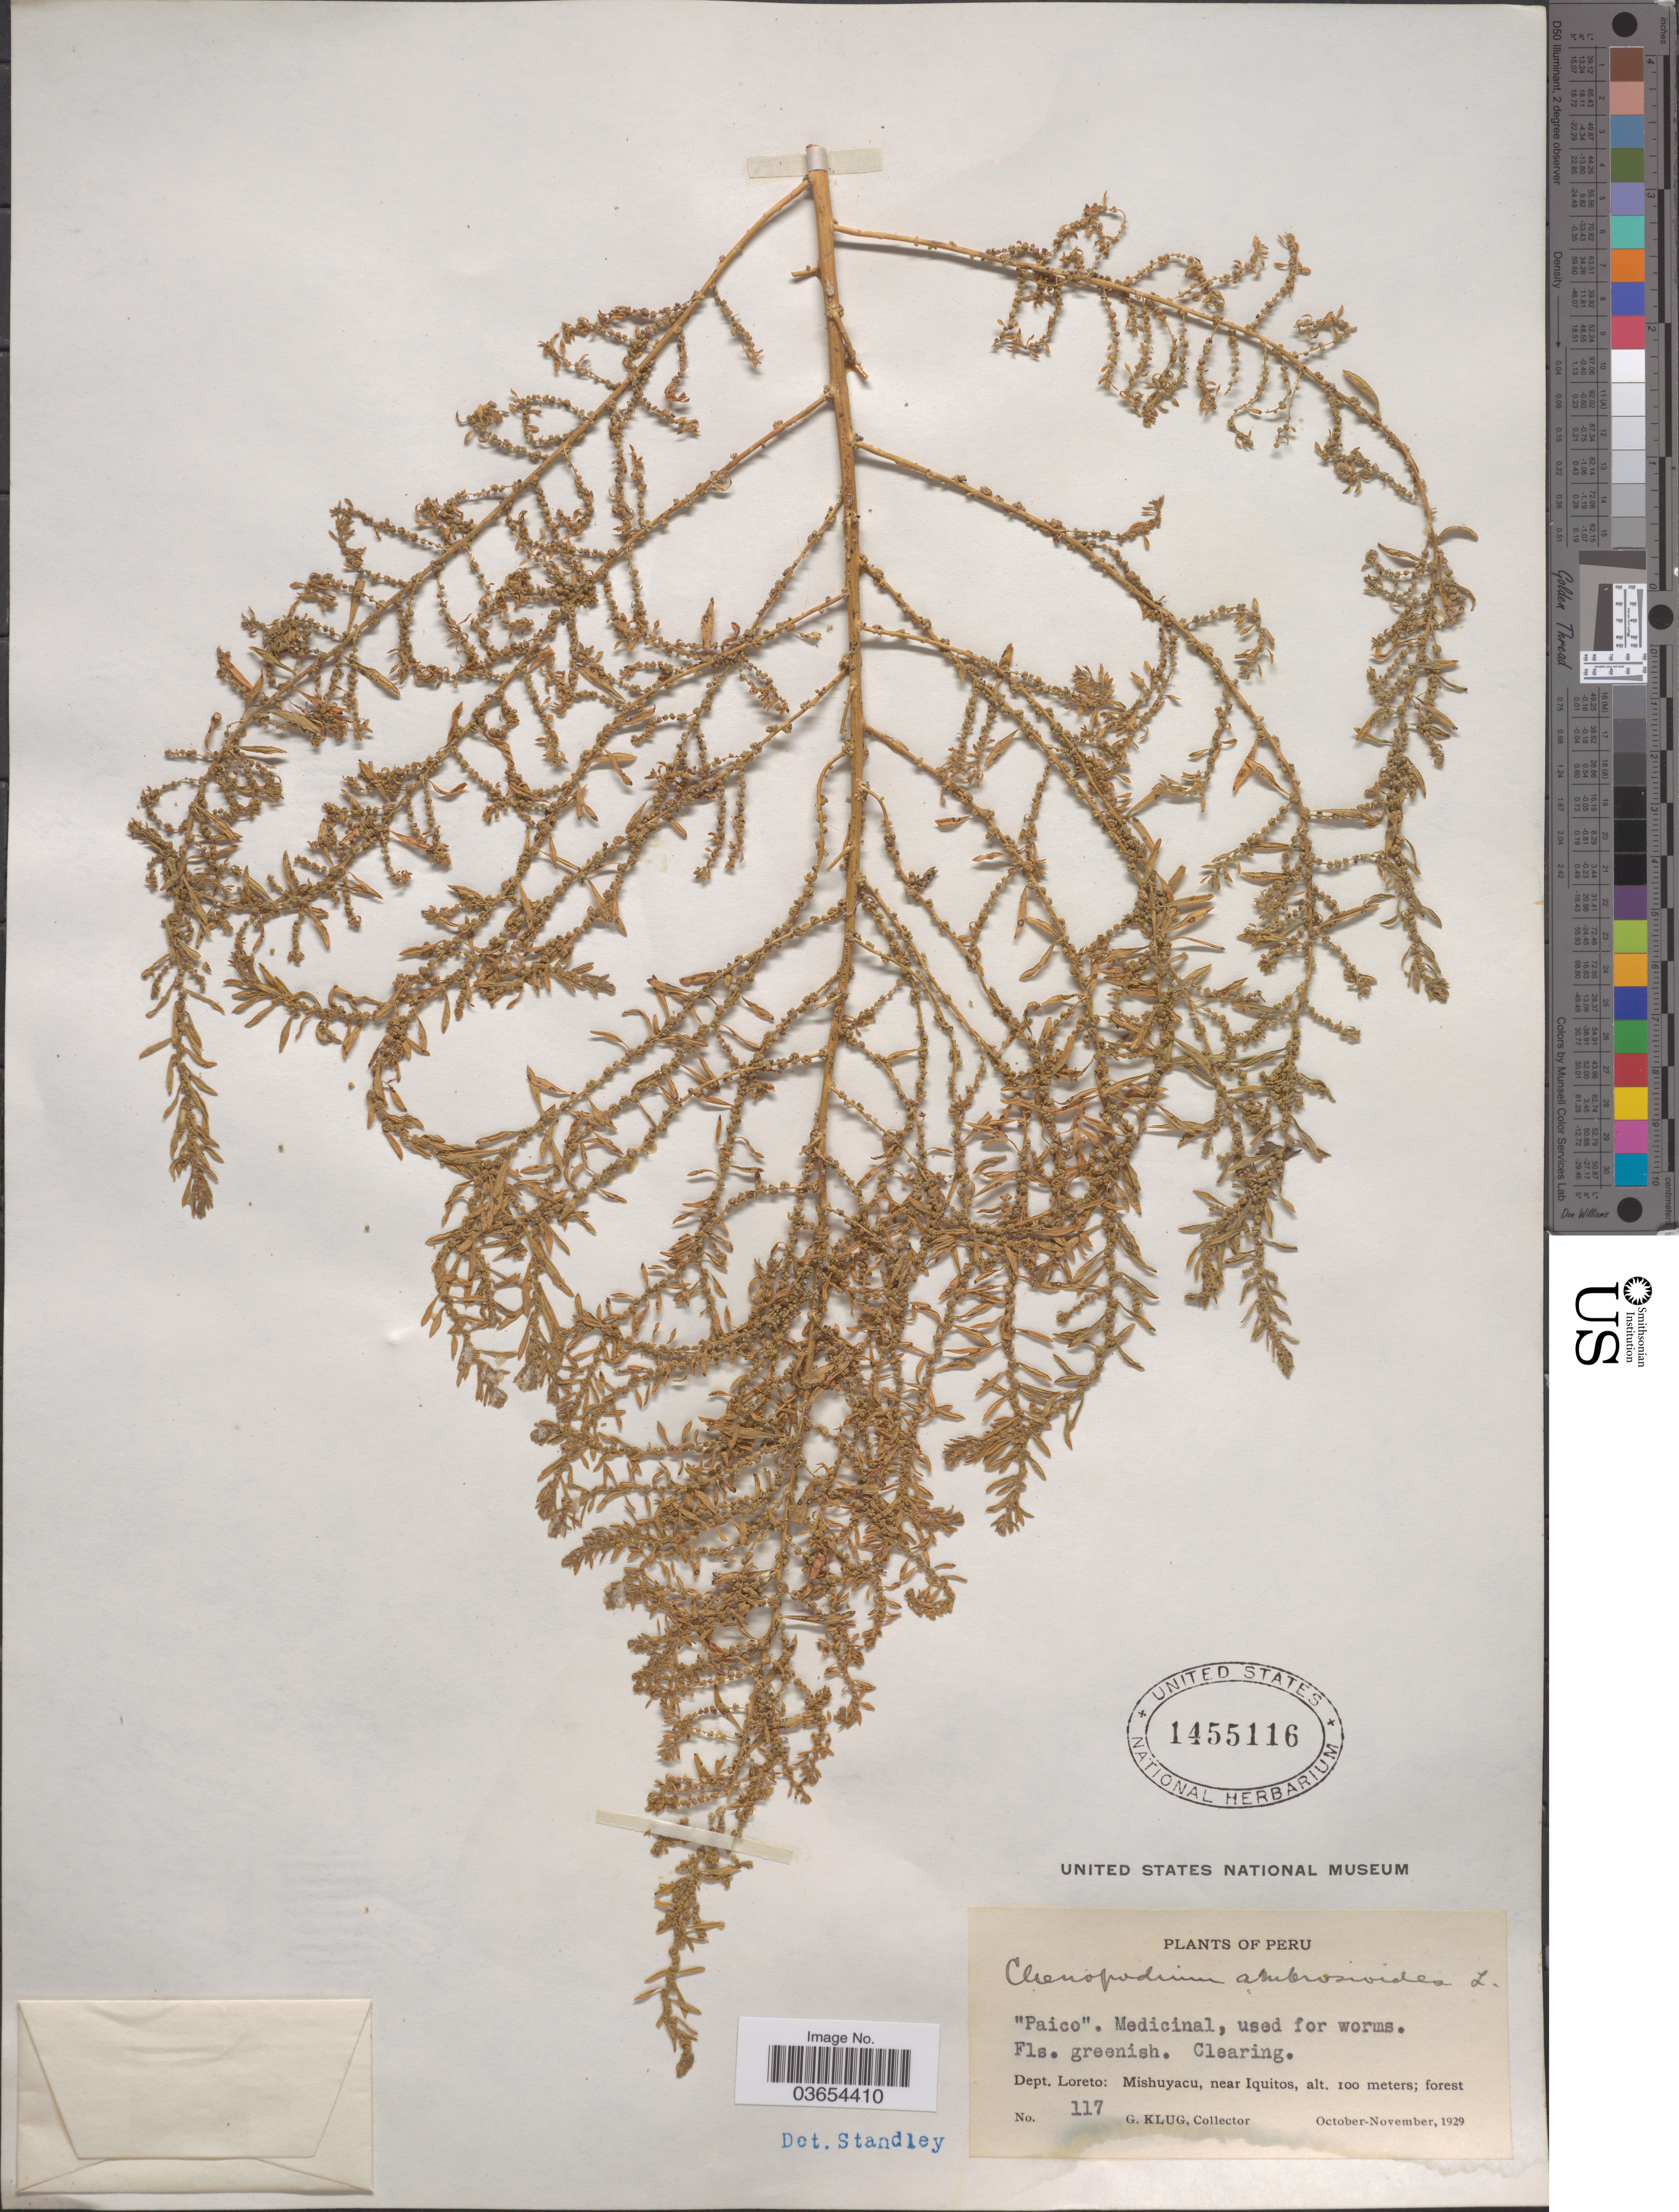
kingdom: Plantae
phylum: Tracheophyta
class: Magnoliopsida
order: Caryophyllales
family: Amaranthaceae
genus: Chenopodium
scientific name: Chenopodium ambrosioides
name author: L.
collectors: G. Klug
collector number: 117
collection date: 1929-10/1929-11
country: Peru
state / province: Loreto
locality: Dept. Loreto: Mishuyacu, near Iquitos.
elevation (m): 100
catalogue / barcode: US 1455116